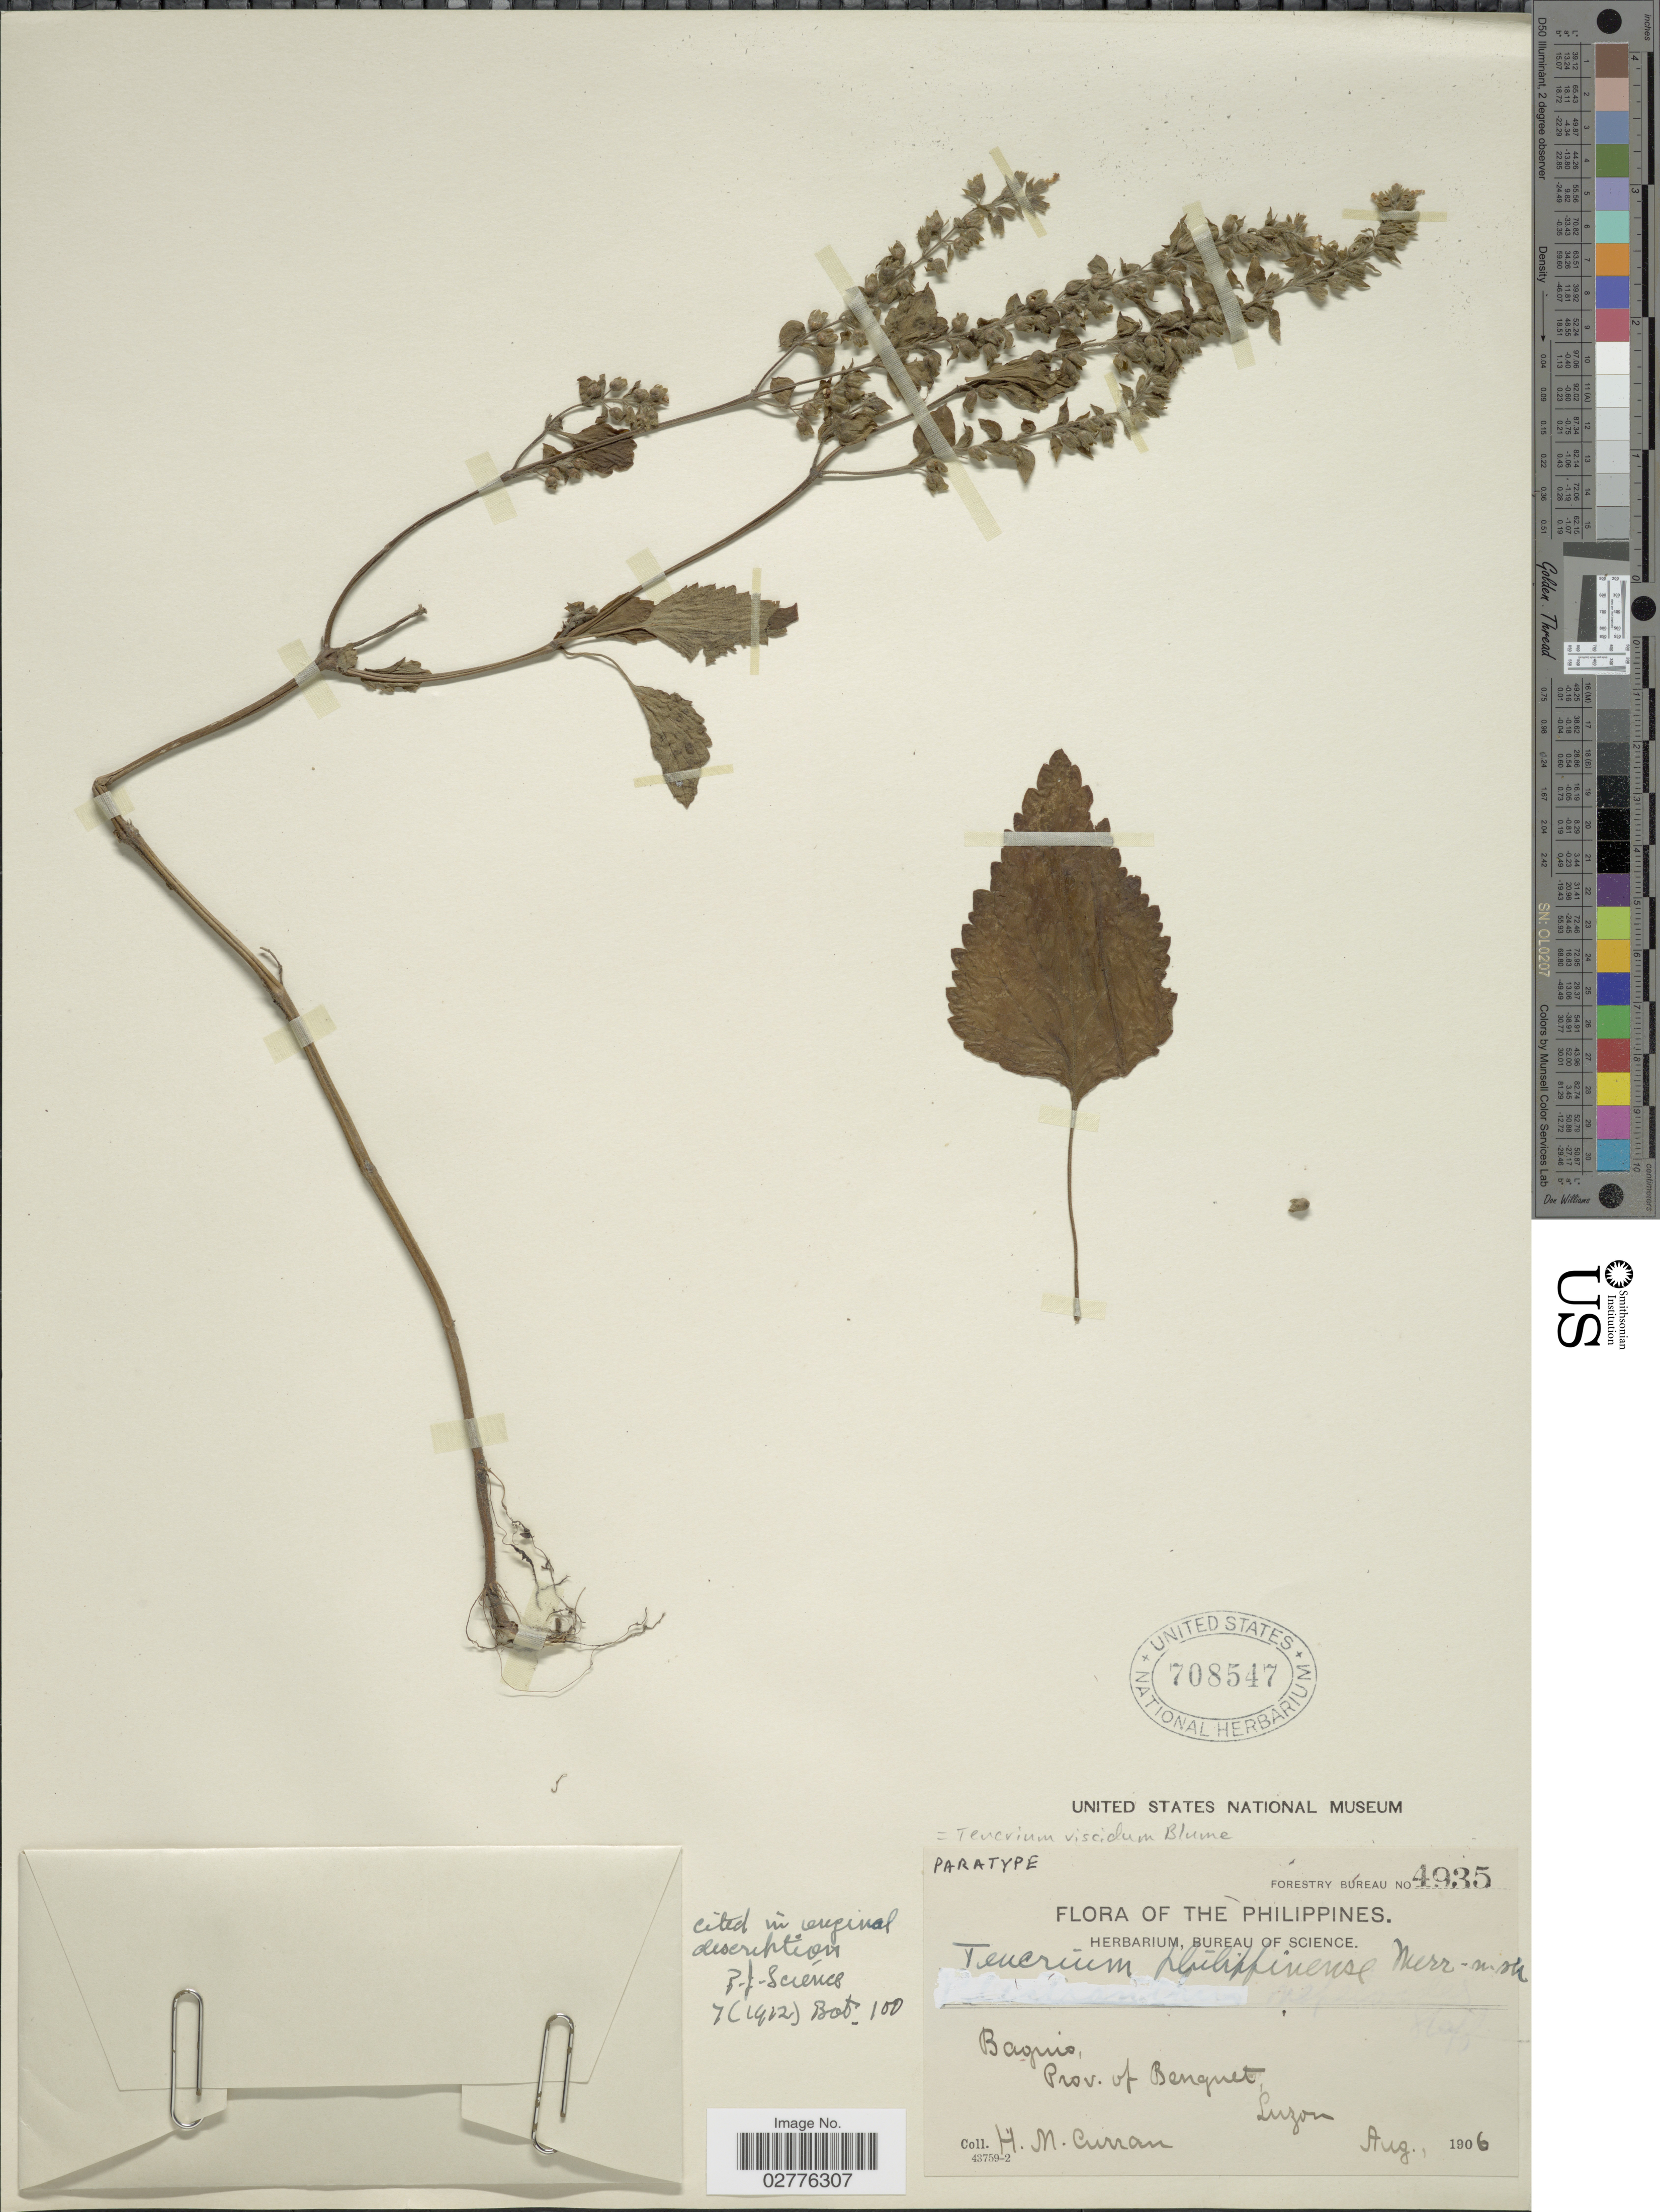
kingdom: Plantae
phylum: Tracheophyta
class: Magnoliopsida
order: Lamiales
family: Lamiaceae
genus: Teucrium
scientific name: Teucrium viscidum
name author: Blume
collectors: H. M. Curran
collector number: Forestry Bureau 4935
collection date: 1906-08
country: Philippines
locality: Baguio, Prov. of Benguet, Luzon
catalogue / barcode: US 708547